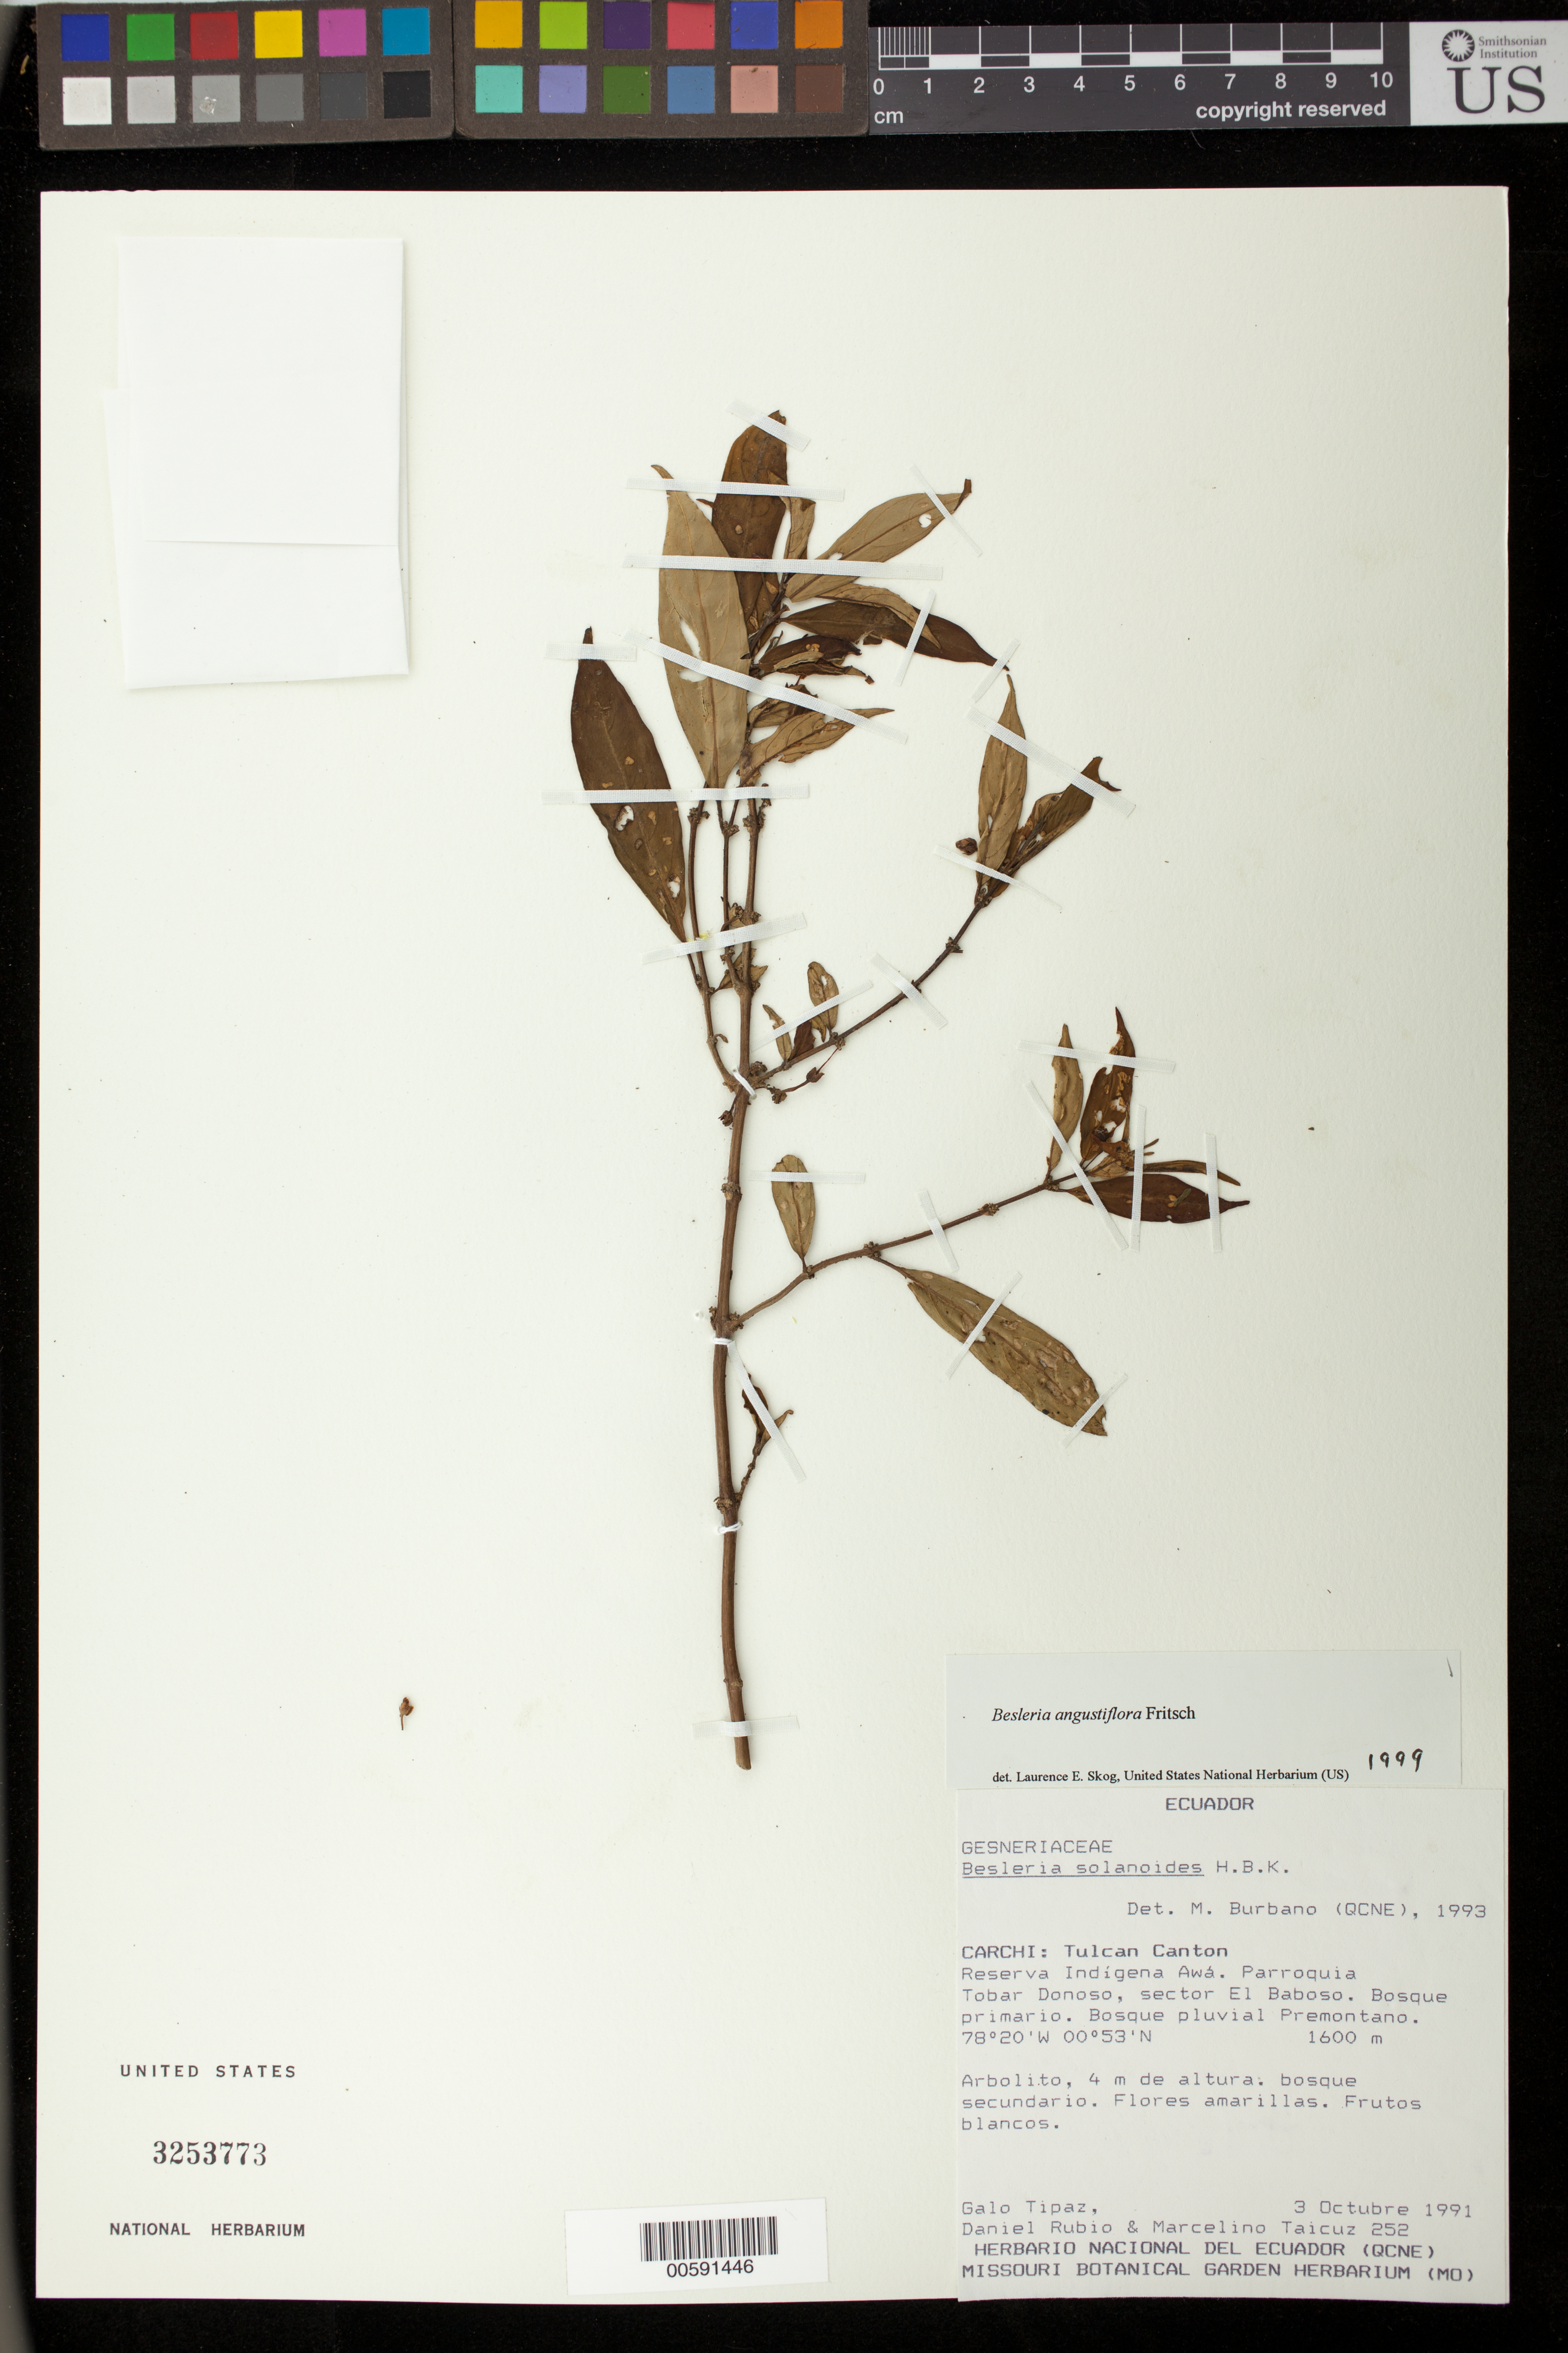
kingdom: Plantae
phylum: Tracheophyta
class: Magnoliopsida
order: Lamiales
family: Gesneriaceae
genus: Besleria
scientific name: Besleria angustiflora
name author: Fritsch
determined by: Skog, Laurence E.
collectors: G. Tipaz, D. Rubio & M. Taicuz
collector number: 252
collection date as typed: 03 Oct 1991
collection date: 1991-10-03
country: Ecuador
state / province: Carchi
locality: Tulcan Canton. Reserva Indígena Awá, parroquia Tobar Donoso, sector El Baboso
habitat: Bosque pluvial premontano; bosque secundario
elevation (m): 1600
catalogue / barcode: US 3253773